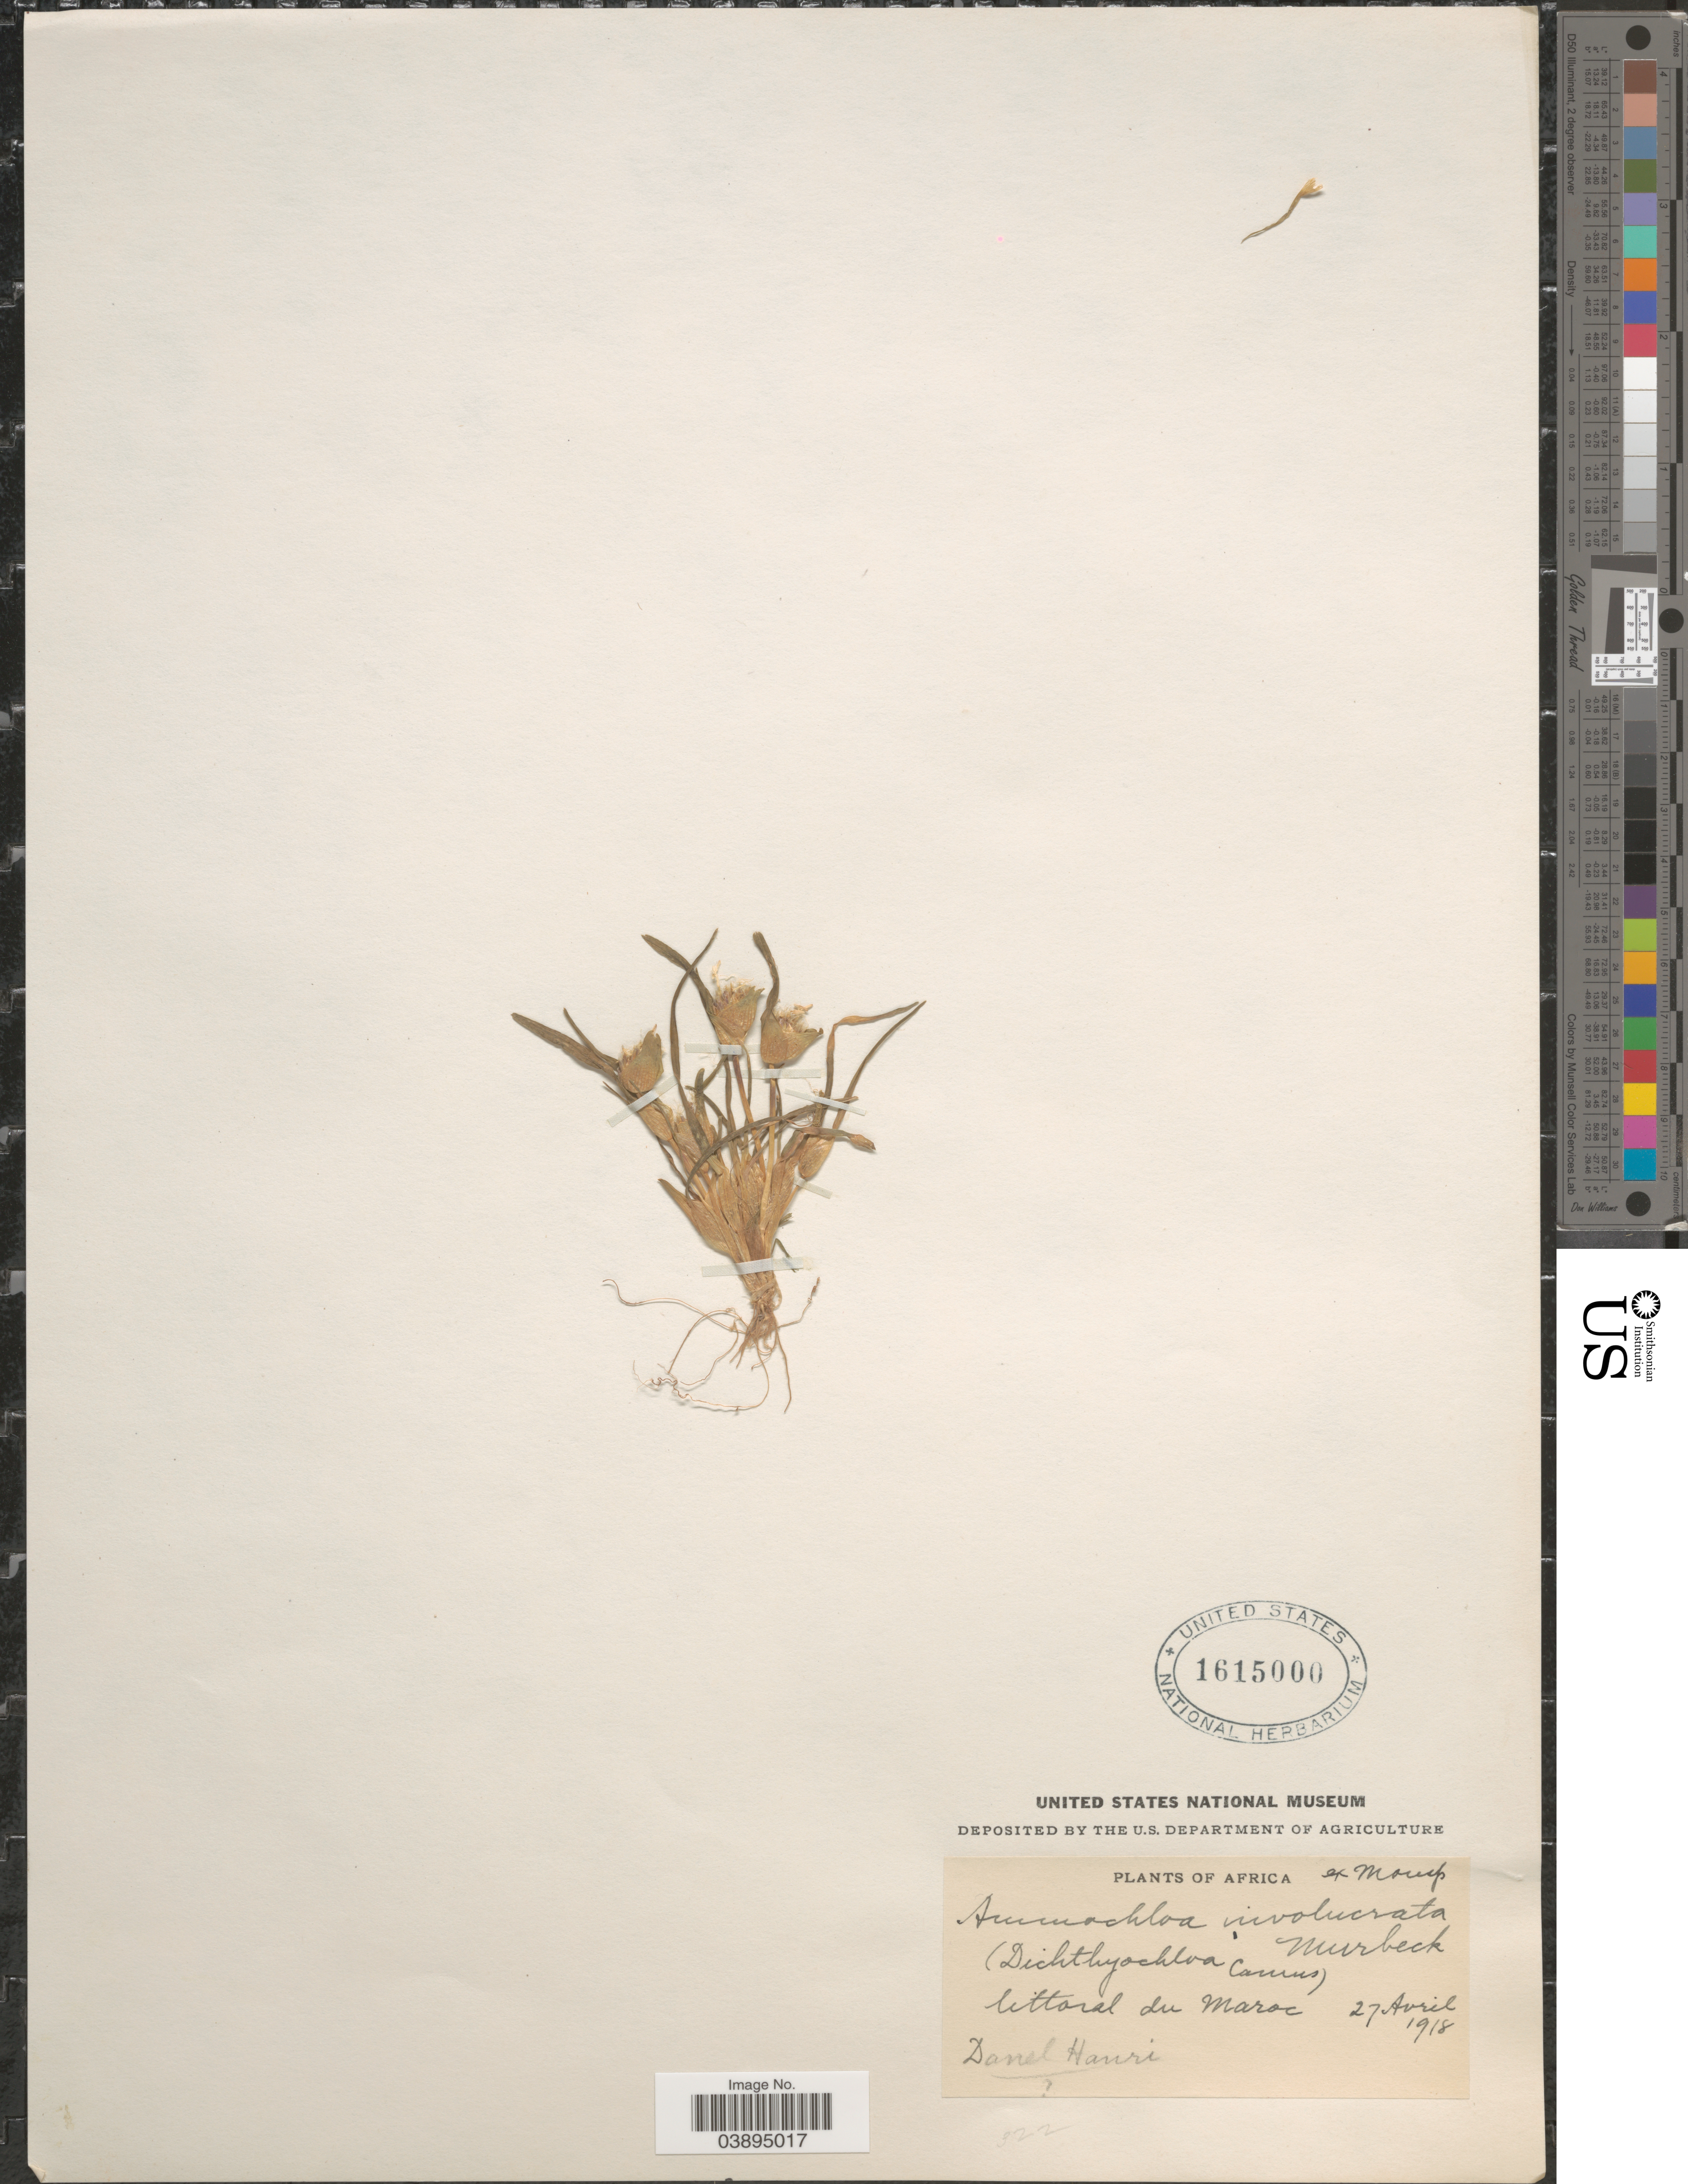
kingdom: Plantae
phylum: Tracheophyta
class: Liliopsida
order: Poales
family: Poaceae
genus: Ammochloa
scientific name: Ammochloa involucrata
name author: Murb.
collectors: D. Hauri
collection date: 1918-04-27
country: Morocco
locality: Littoral du Maroc.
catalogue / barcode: US 1615000